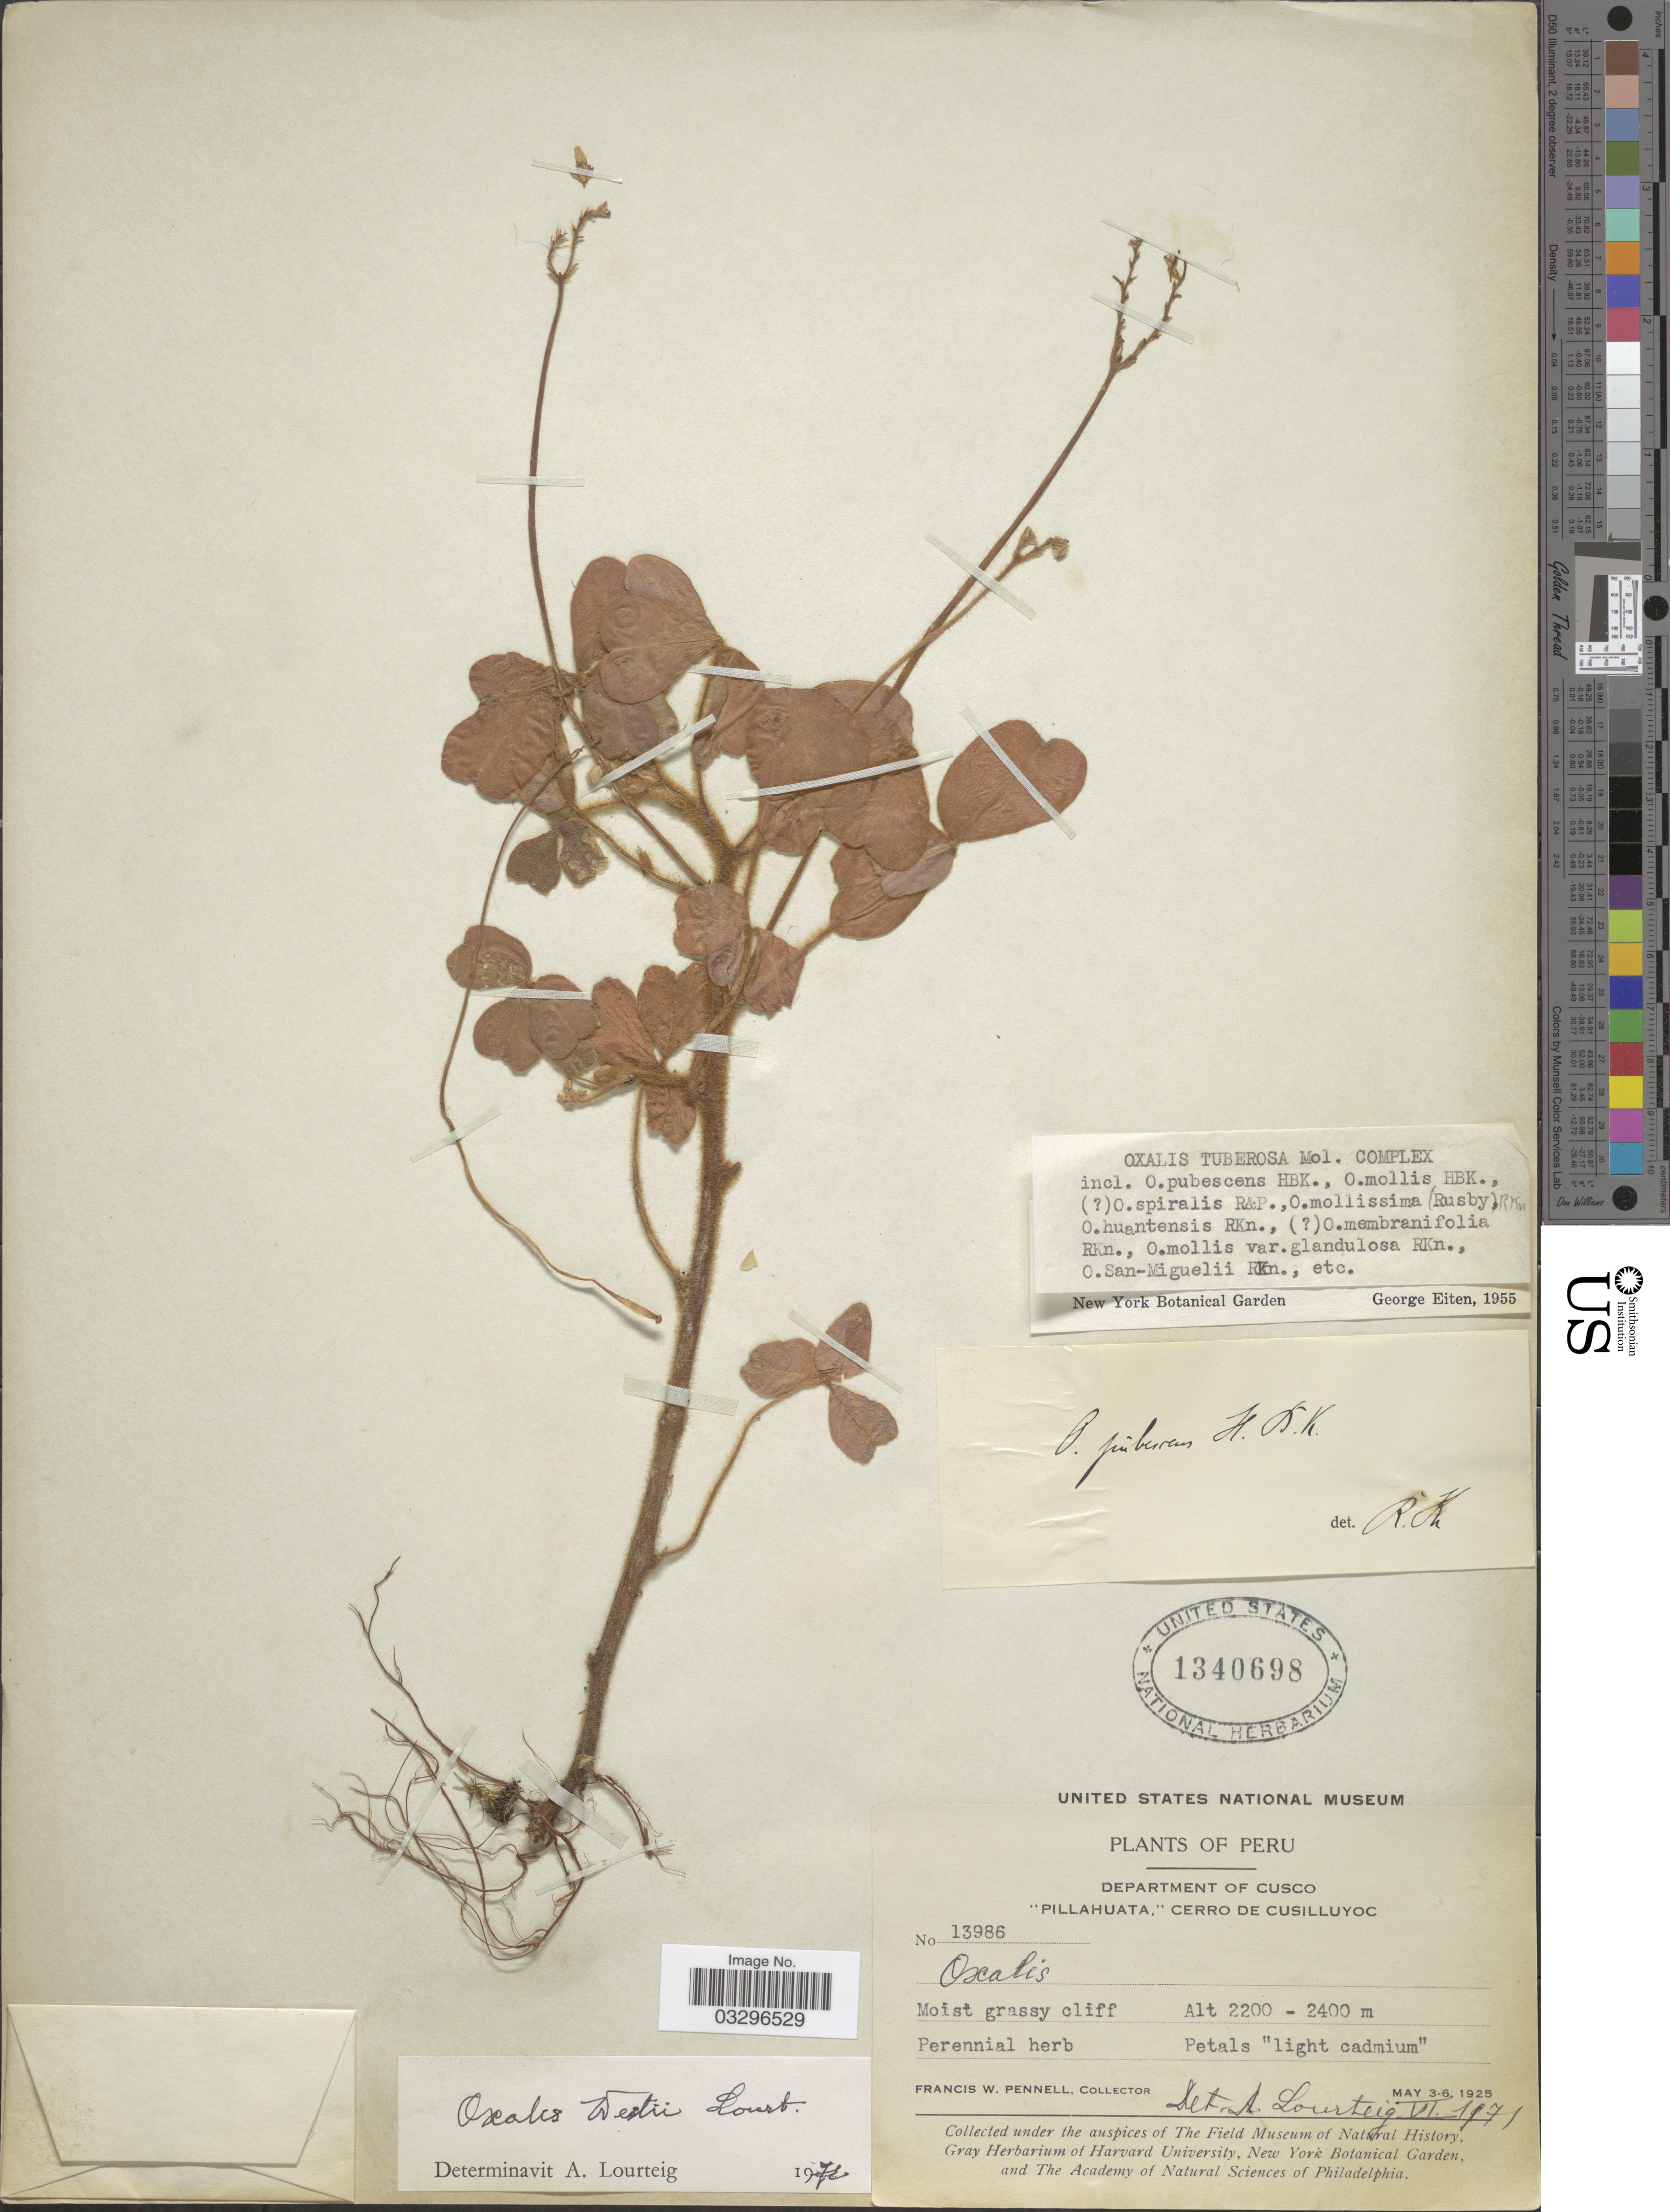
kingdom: Plantae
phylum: Tracheophyta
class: Magnoliopsida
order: Oxalidales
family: Oxalidaceae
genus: Oxalis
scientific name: Oxalis westii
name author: Lourteig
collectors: F. W. Pennell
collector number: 13986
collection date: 1925-05-03/1925-05-06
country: Peru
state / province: Cusco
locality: Department of Cusco. "Pillahuata," Cerro de Cusilluyoc.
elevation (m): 2200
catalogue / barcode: US 1340698